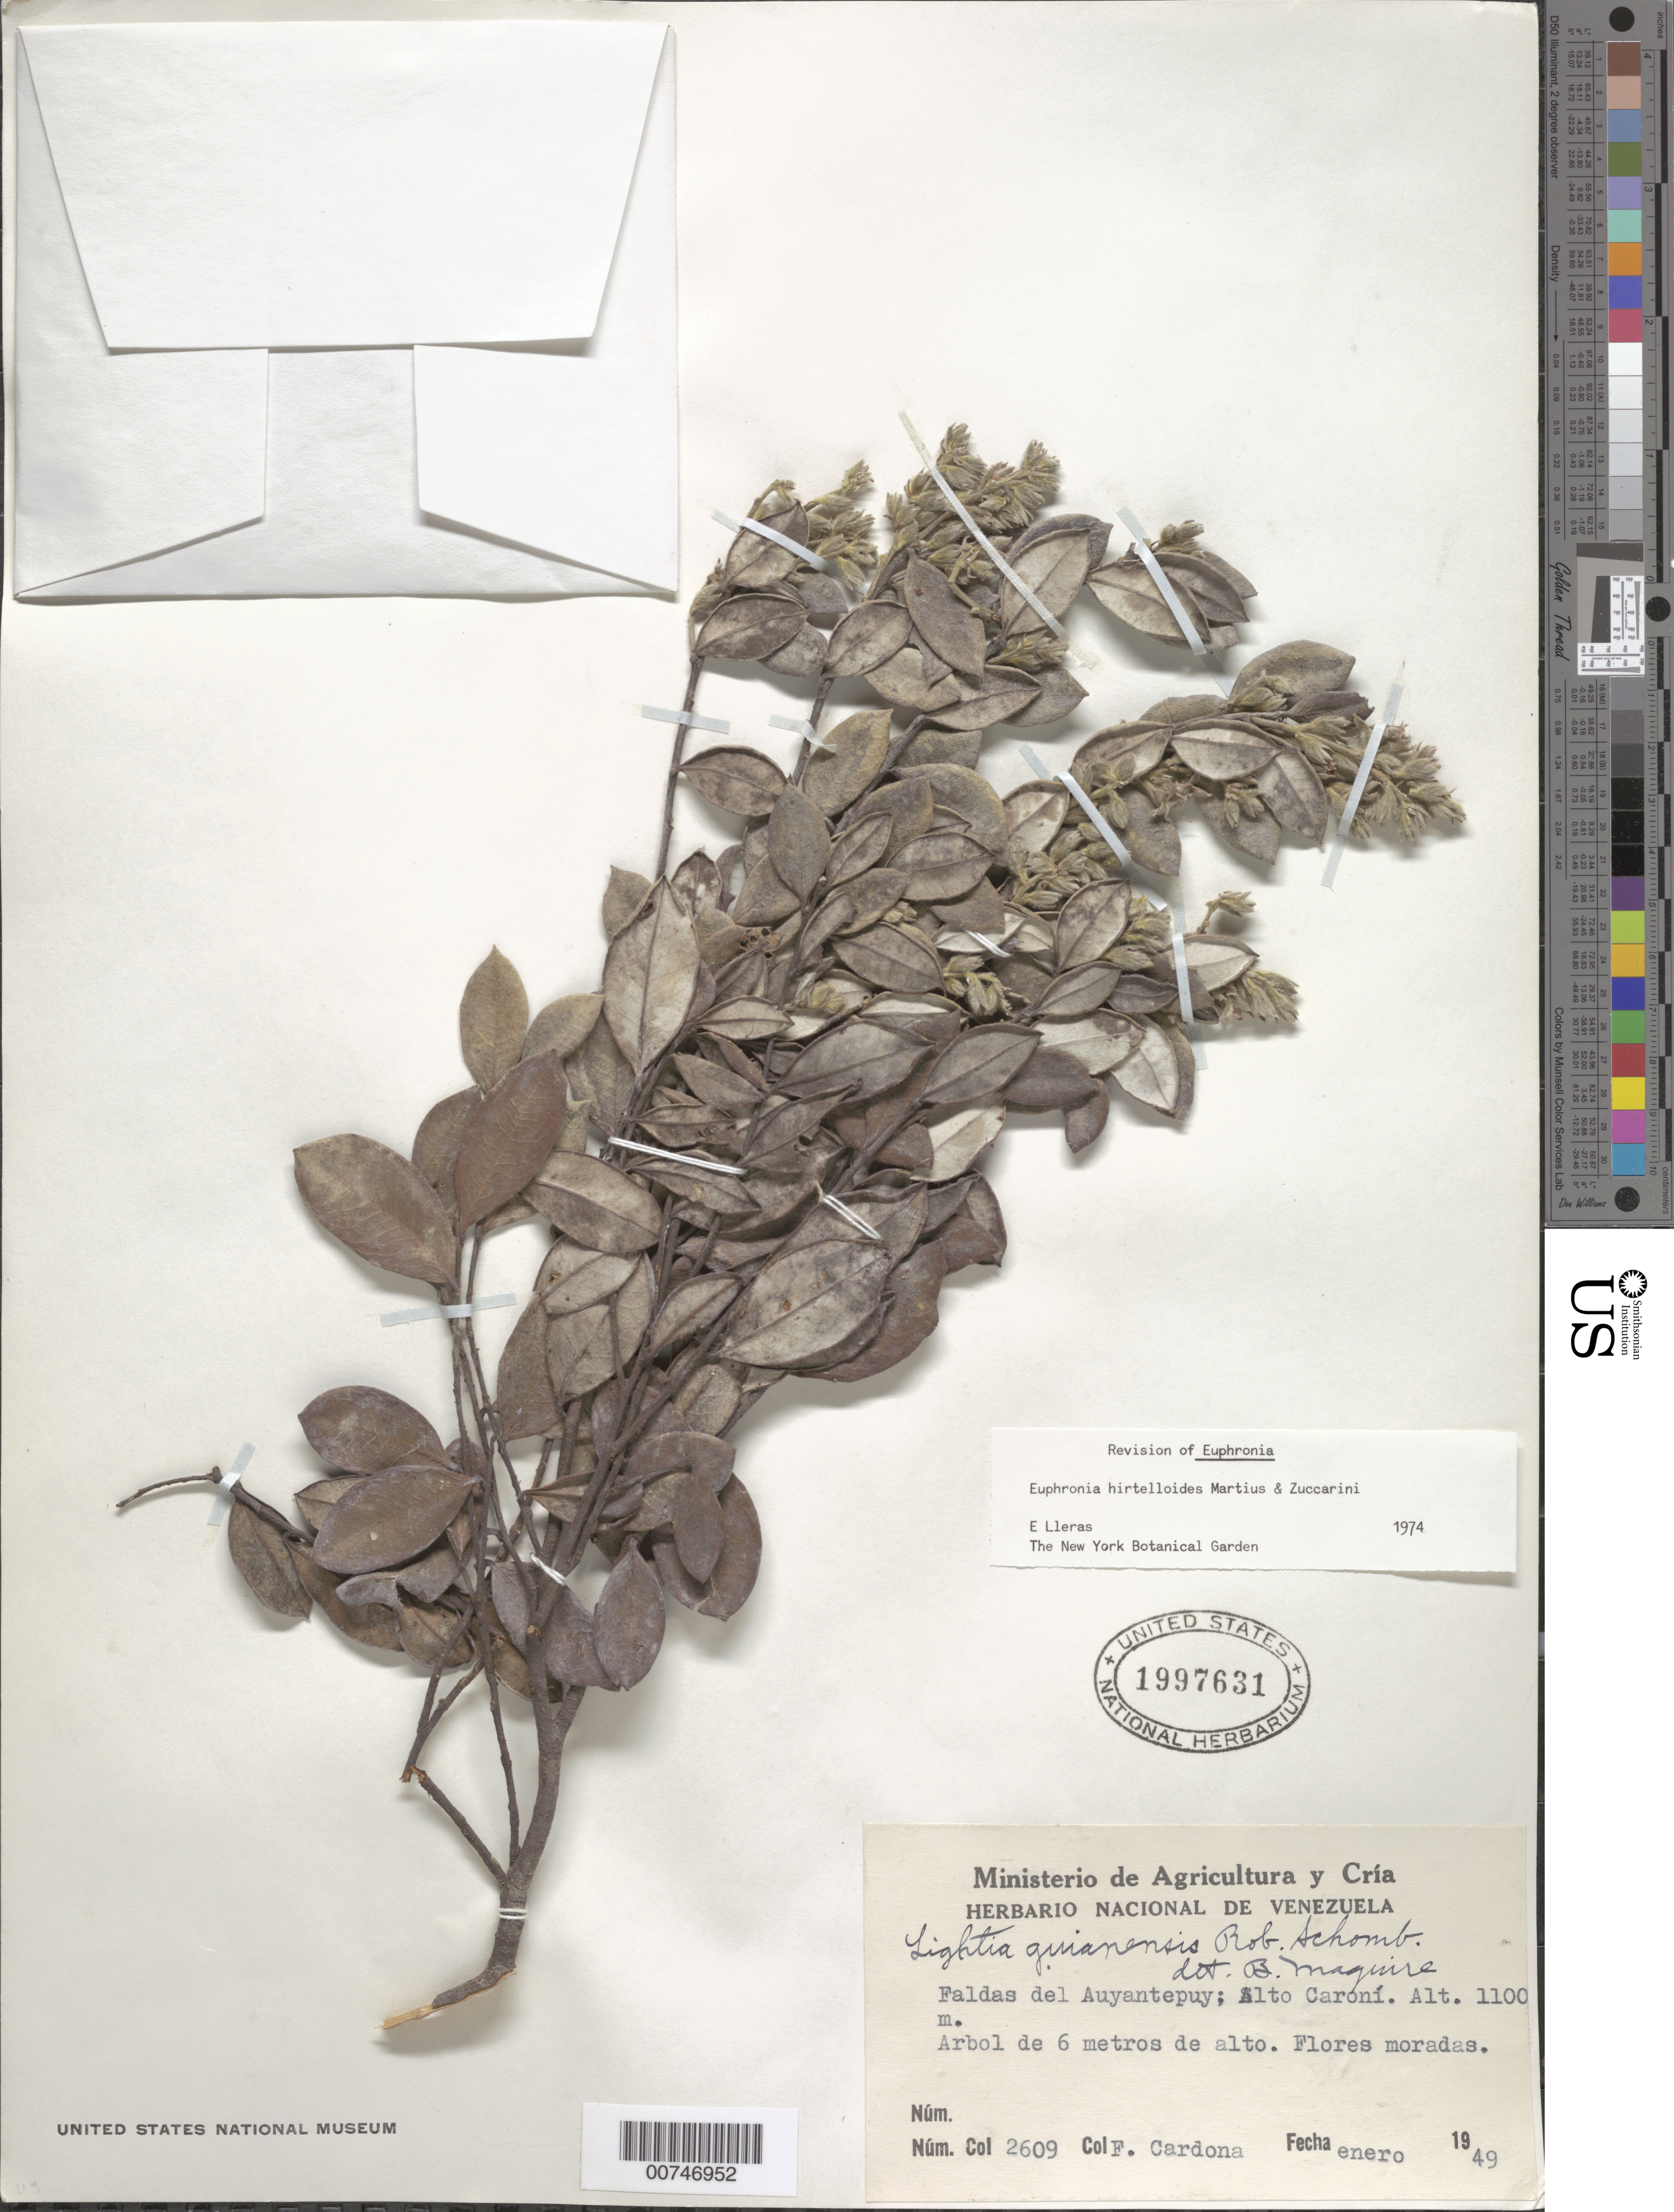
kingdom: Plantae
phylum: Tracheophyta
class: Magnoliopsida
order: Malpighiales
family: Euphroniaceae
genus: Euphronia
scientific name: Euphronia guianensis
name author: (R.H. Schomb.) Hallier f.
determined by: Maguire, Bassett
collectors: F. Cardona Puig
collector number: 2609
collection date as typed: Jan-49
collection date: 1949-01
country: Venezuela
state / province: Bolívar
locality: Cerro Auyantapui, Alto Río Caroní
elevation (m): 1100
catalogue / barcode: US 1997631